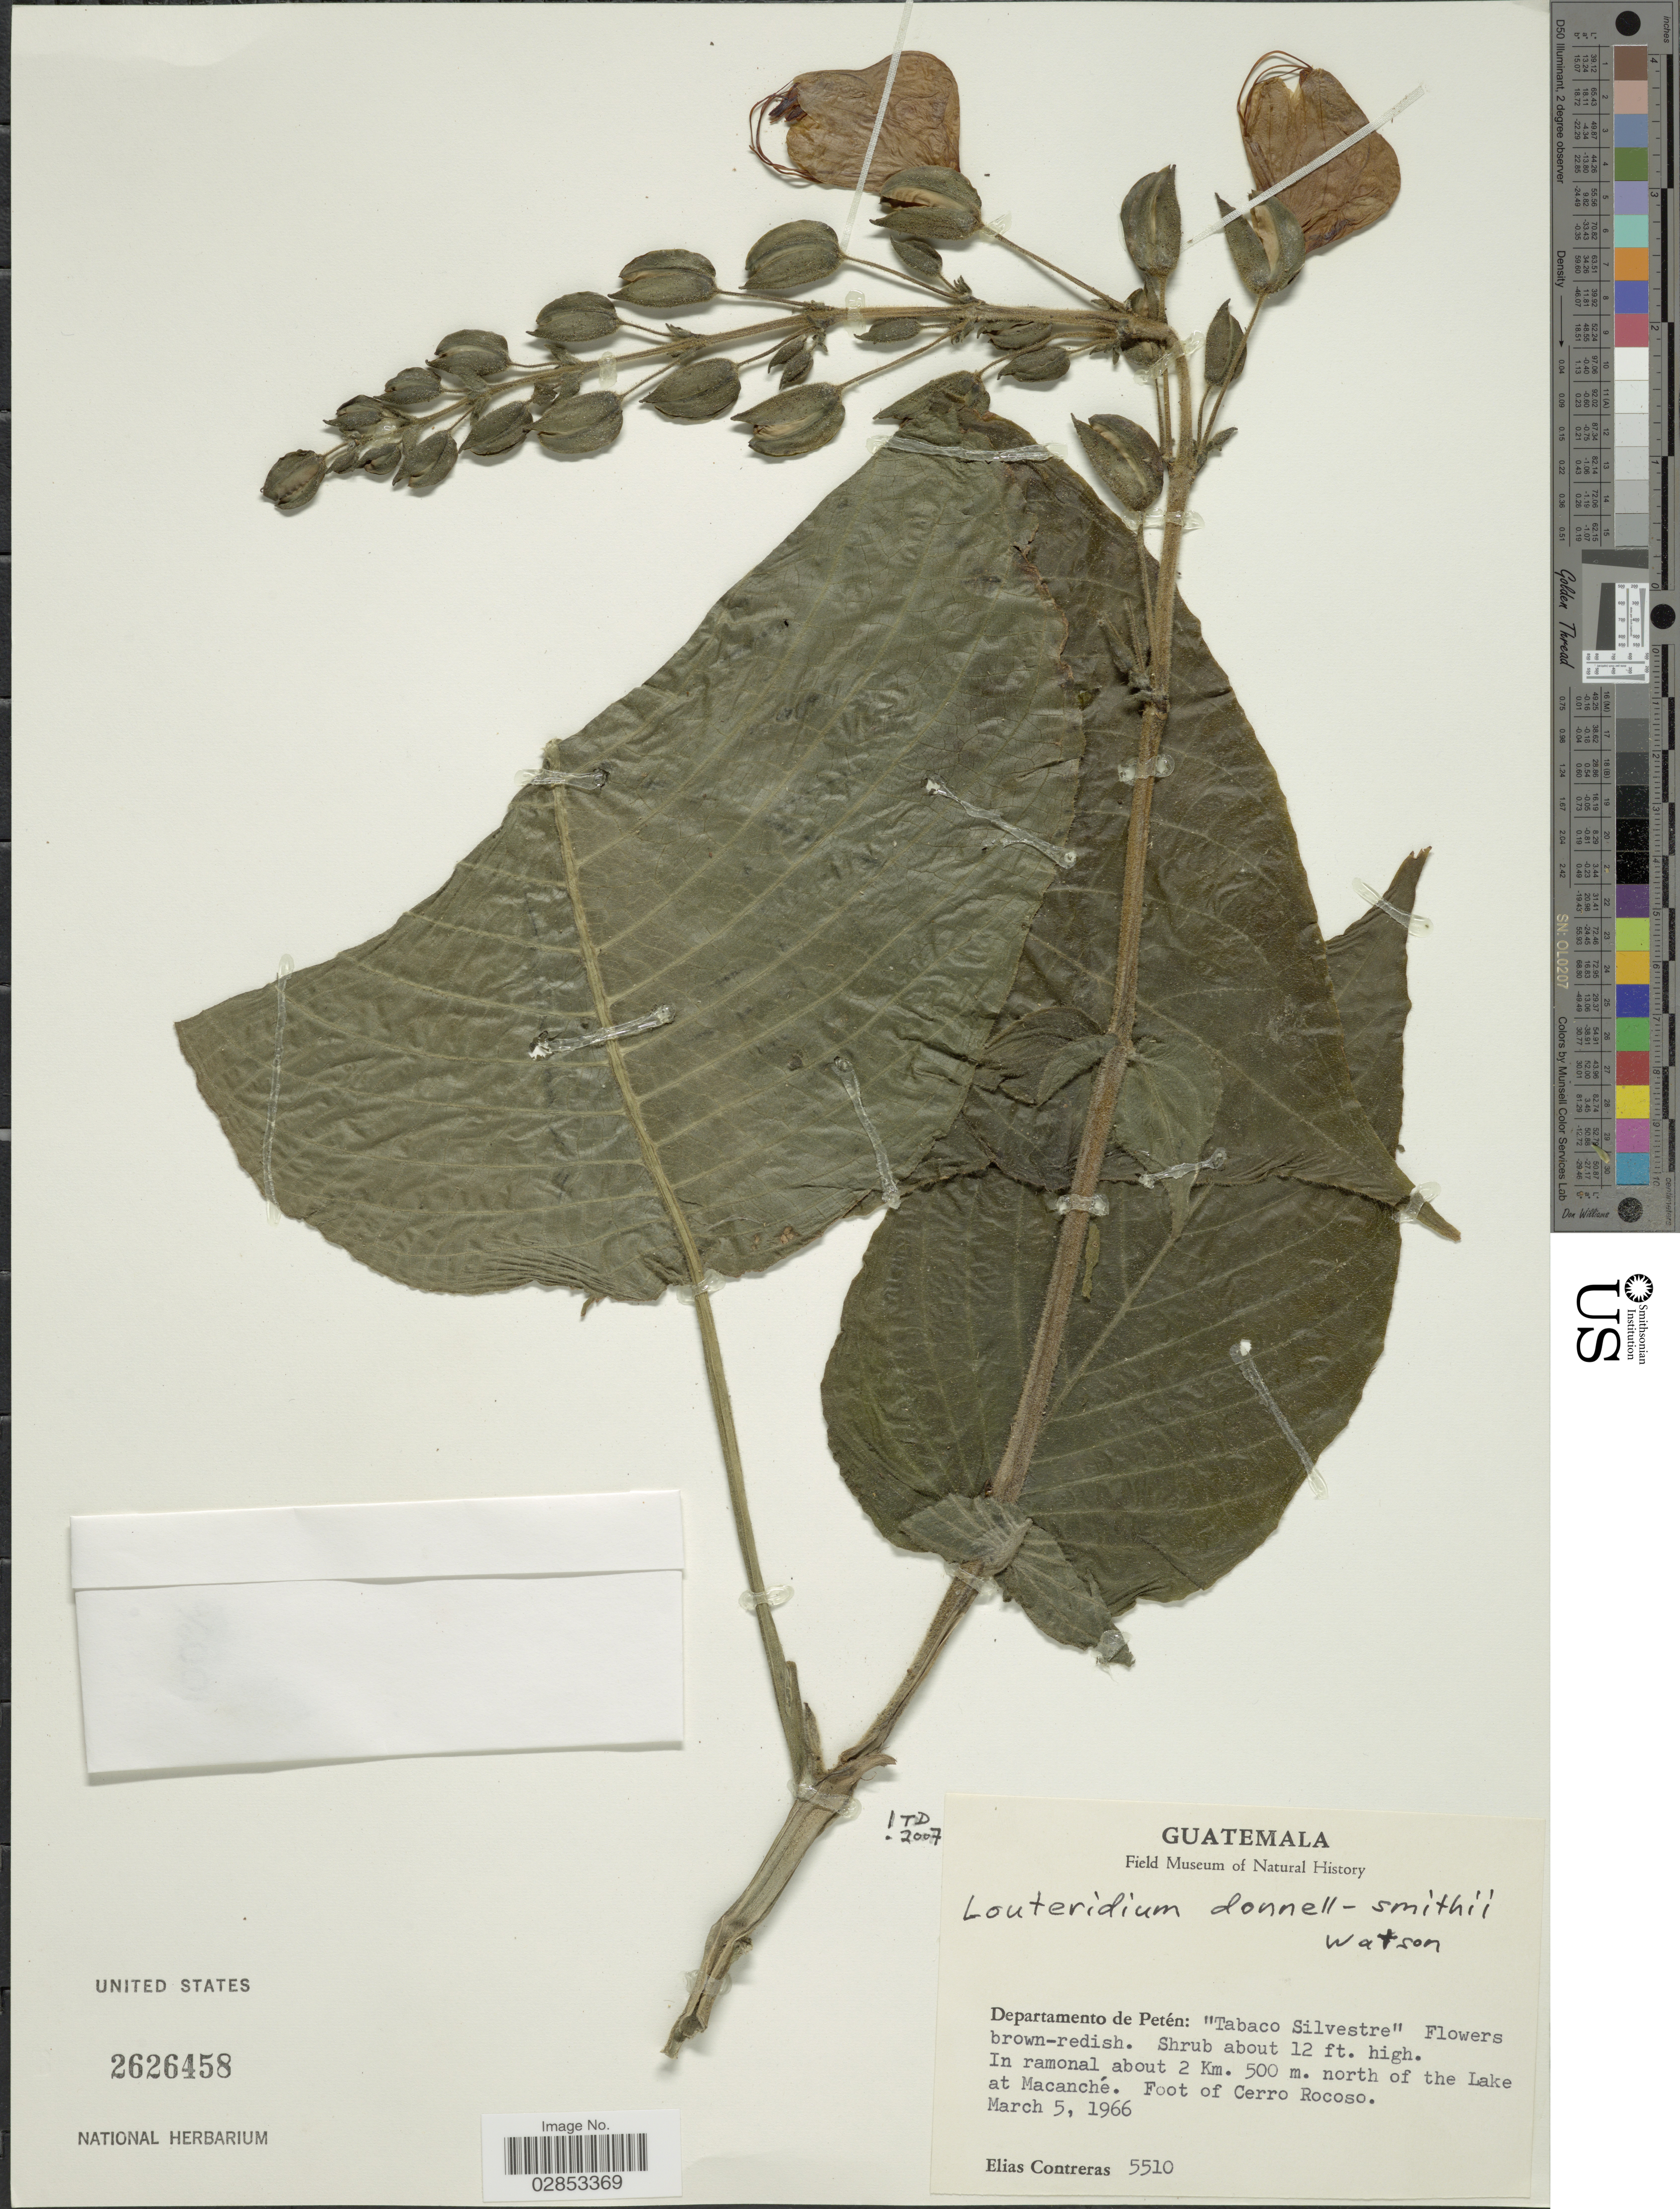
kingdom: Plantae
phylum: Tracheophyta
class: Magnoliopsida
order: Lamiales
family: Acanthaceae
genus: Louteridium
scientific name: Louteridium donnell-smithii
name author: S. Watson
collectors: E. Contreras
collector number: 5510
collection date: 1966-03-05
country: Guatemala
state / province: El Petén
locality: Departamento de Petén: "Tabaco Silvestre". In ramonal about 2 Km. 500 m. north of the Lake at Macanché. Foot of Cerro Rocoso.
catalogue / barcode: US 2626458